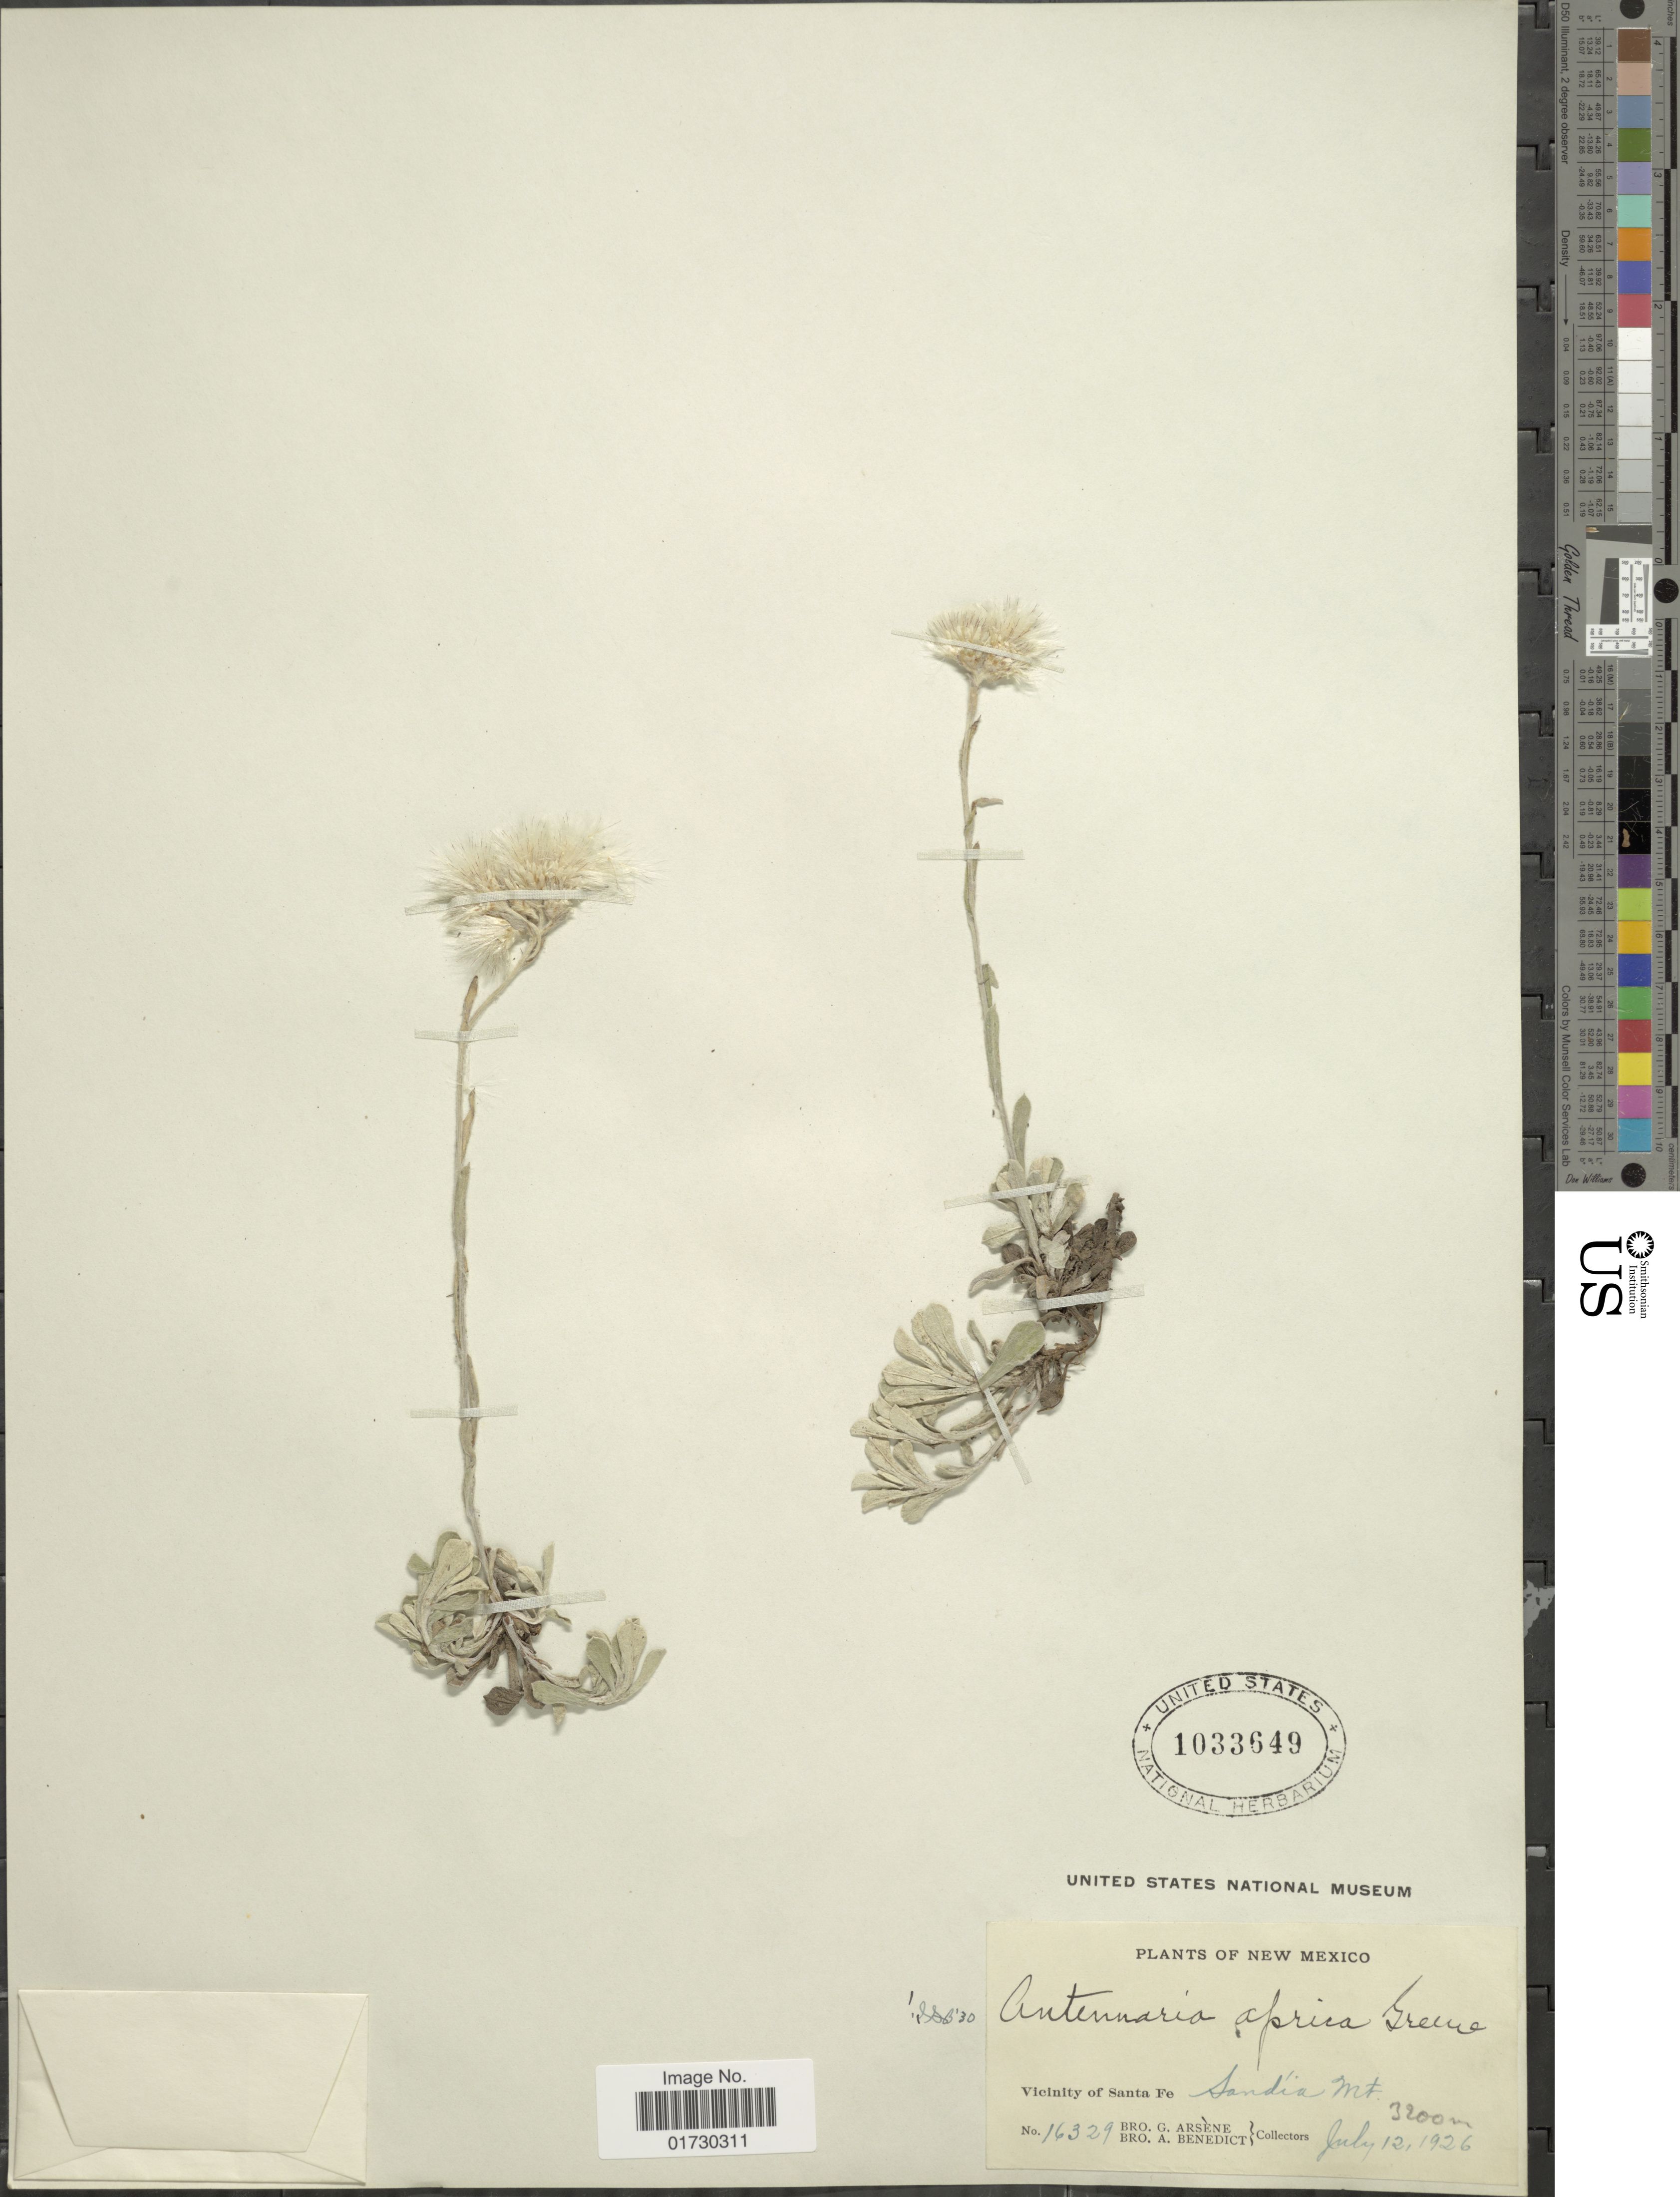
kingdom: Plantae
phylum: Tracheophyta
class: Magnoliopsida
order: Asterales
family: Asteraceae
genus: Antennaria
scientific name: Antennaria aprica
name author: Greene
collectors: Bro. G. Arsène & Bro. Benedict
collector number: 16329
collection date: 1926-07-12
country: United States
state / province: New Mexico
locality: Vicinity of Santa Fe, Sandia Mt.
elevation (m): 3200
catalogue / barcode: US 1033649